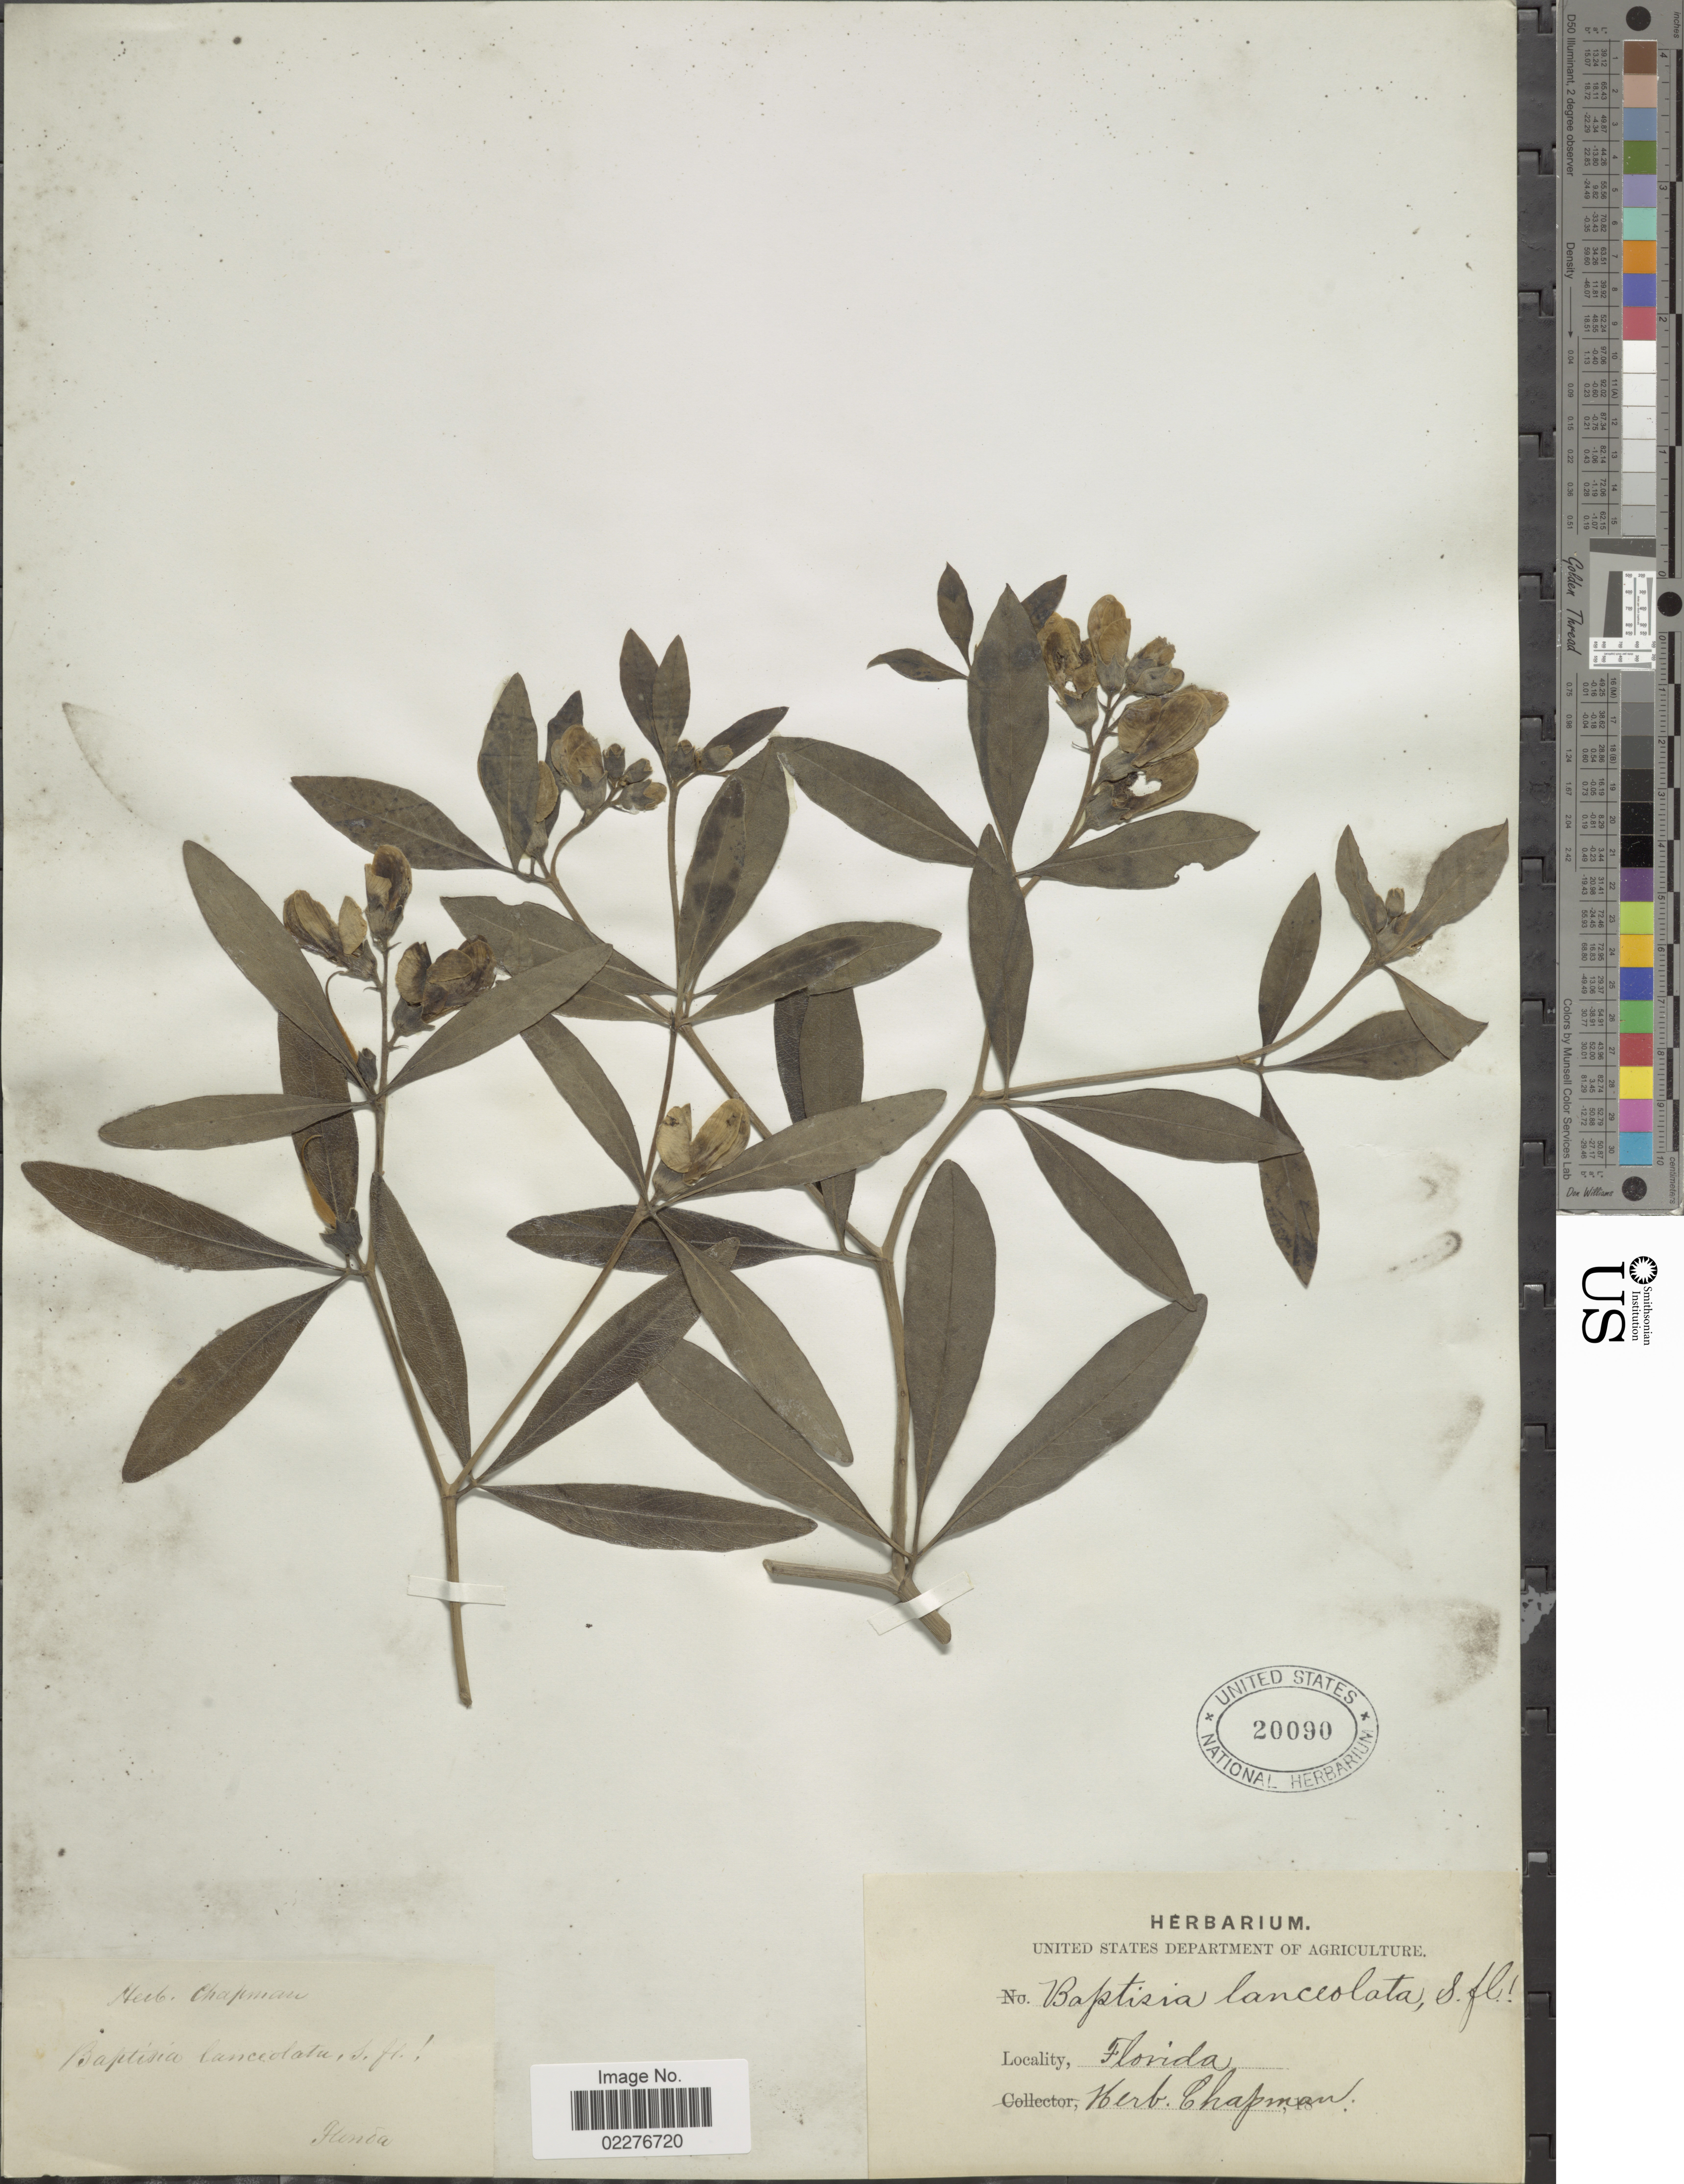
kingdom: Plantae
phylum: Tracheophyta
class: Magnoliopsida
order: Fabales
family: Fabaceae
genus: Baptisia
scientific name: Baptisia lanceolata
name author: (Walter) Elliott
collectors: ex herb. Chapman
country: United States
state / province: Florida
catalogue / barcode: US 20090